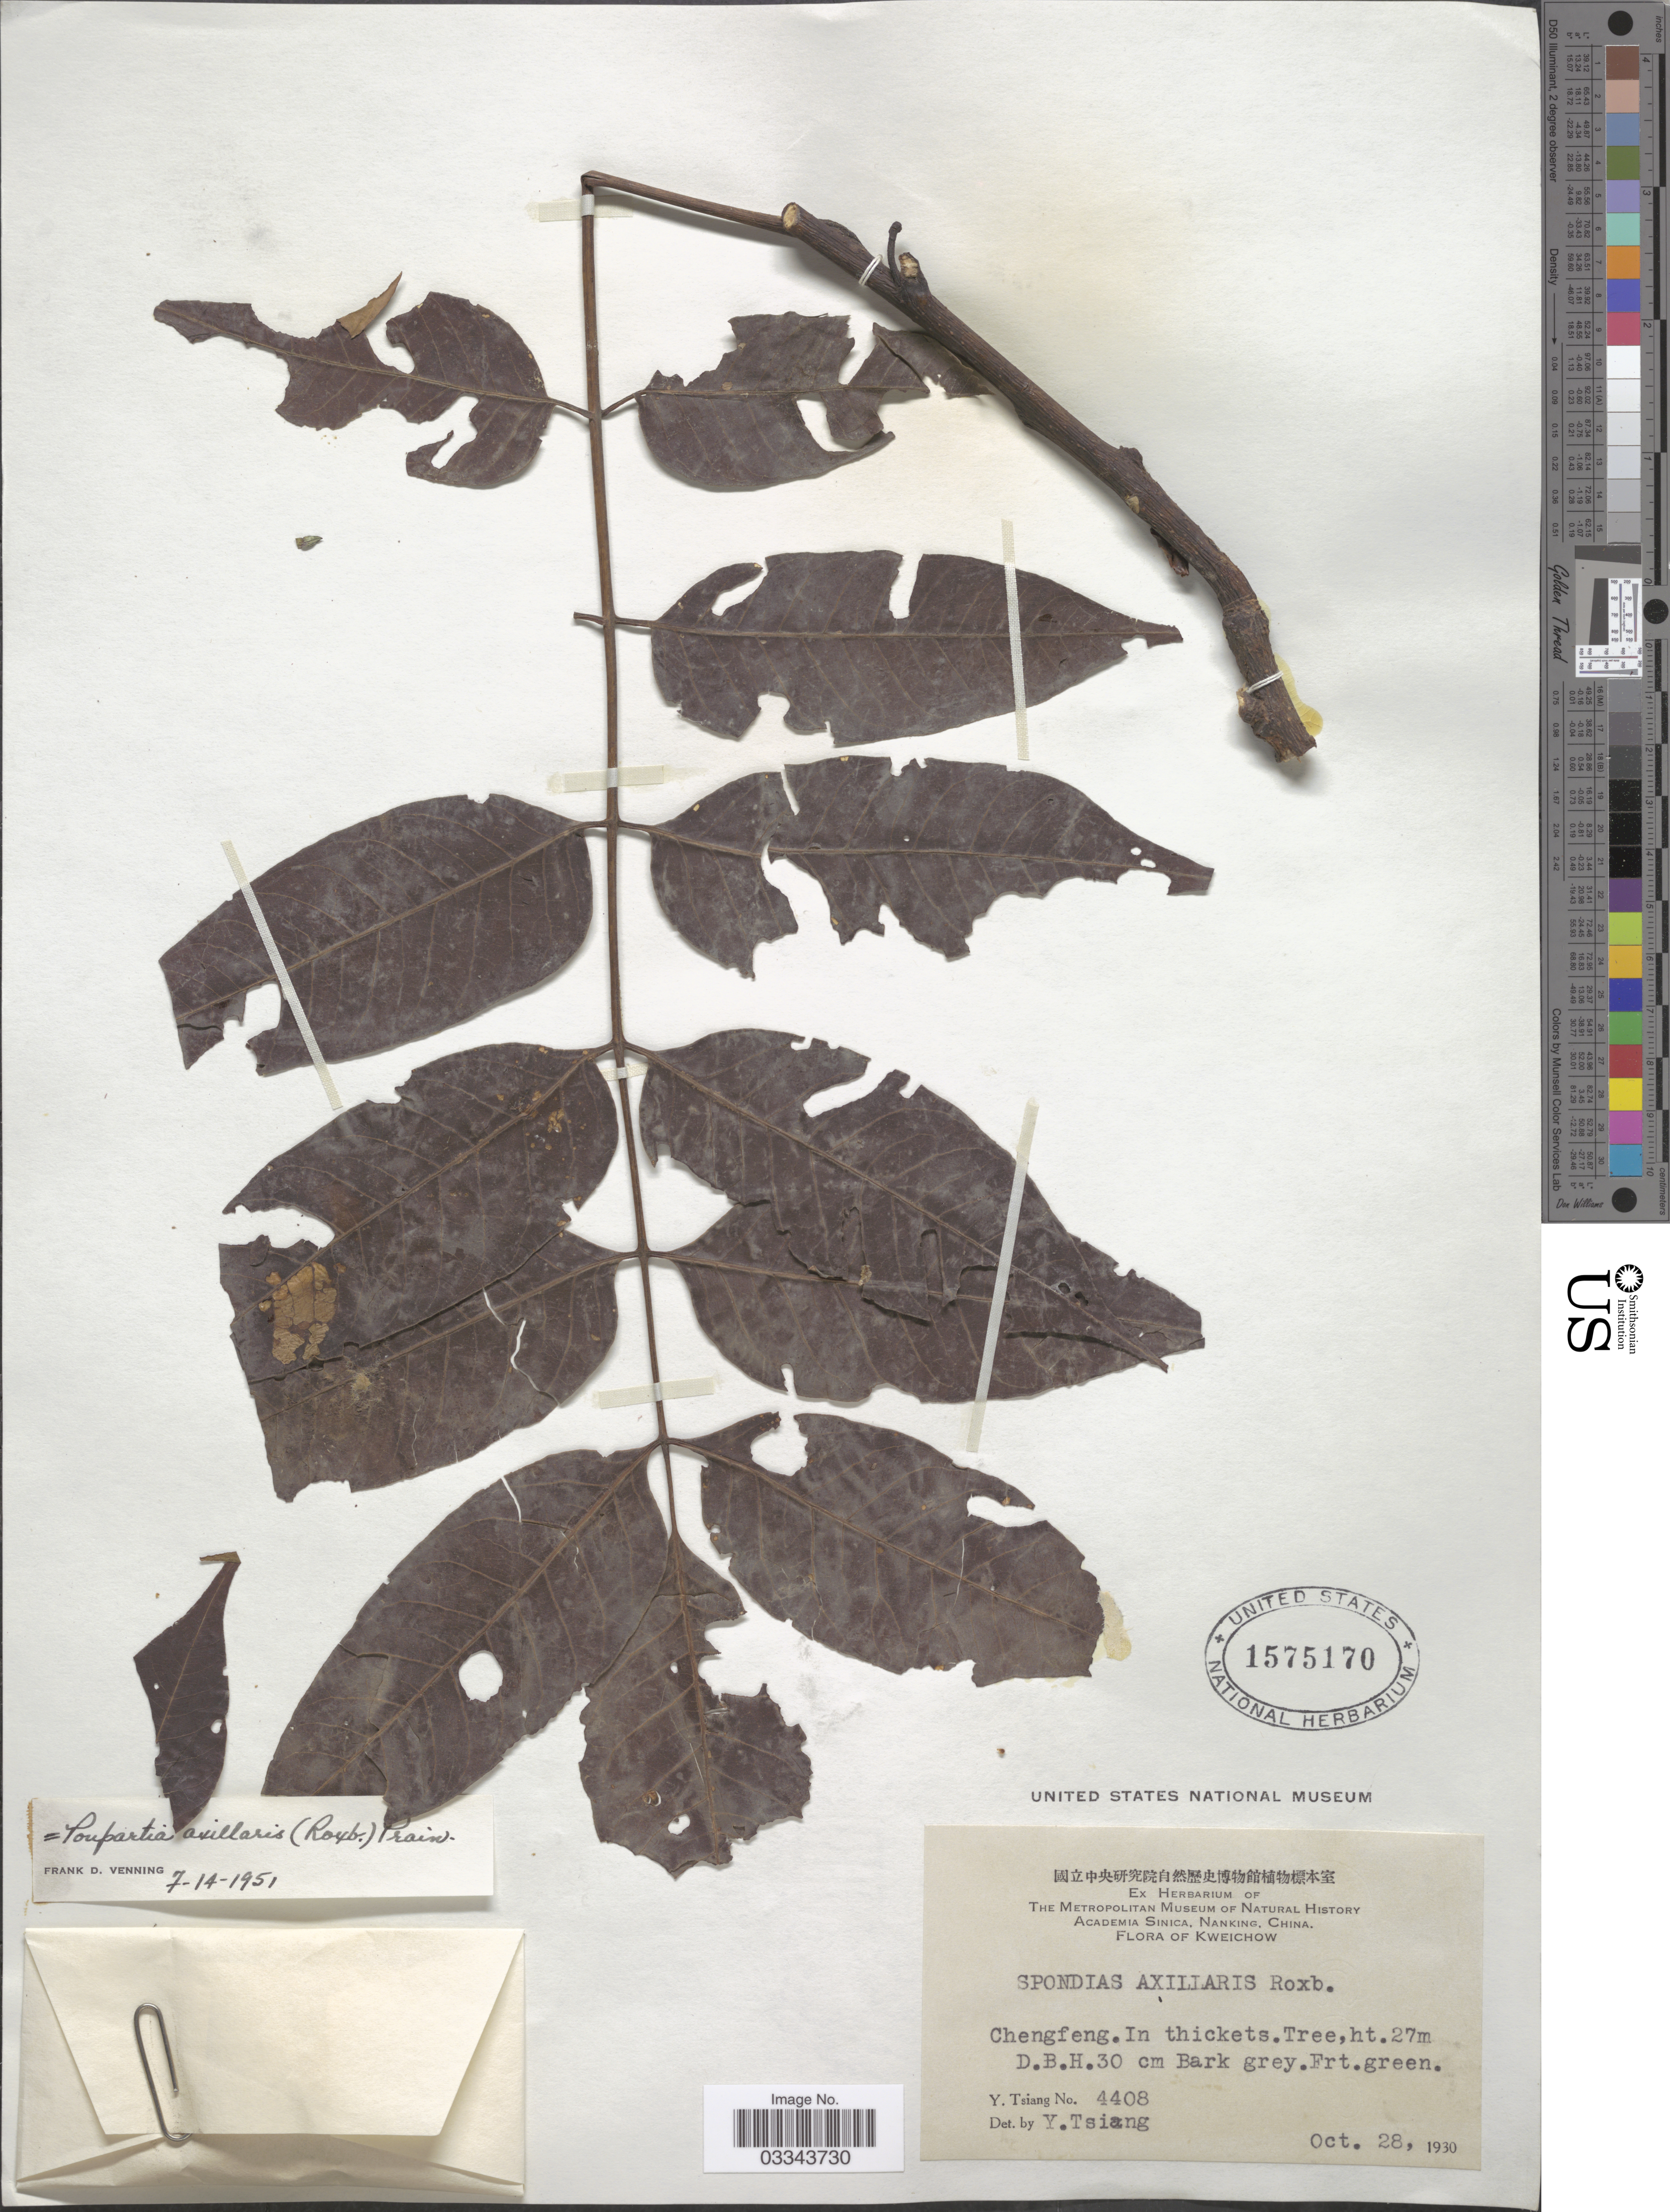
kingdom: Plantae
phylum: Tracheophyta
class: Magnoliopsida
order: Sapindales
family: Anacardiaceae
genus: Choerospondias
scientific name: Choerospondias axillaris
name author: (Roxb.) B.L. Burtt & A.W. Hill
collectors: Y. Tsiang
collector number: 4408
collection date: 1930-10-28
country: China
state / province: Guizhou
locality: Kweichow. Chengfeng.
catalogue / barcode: US 1575170